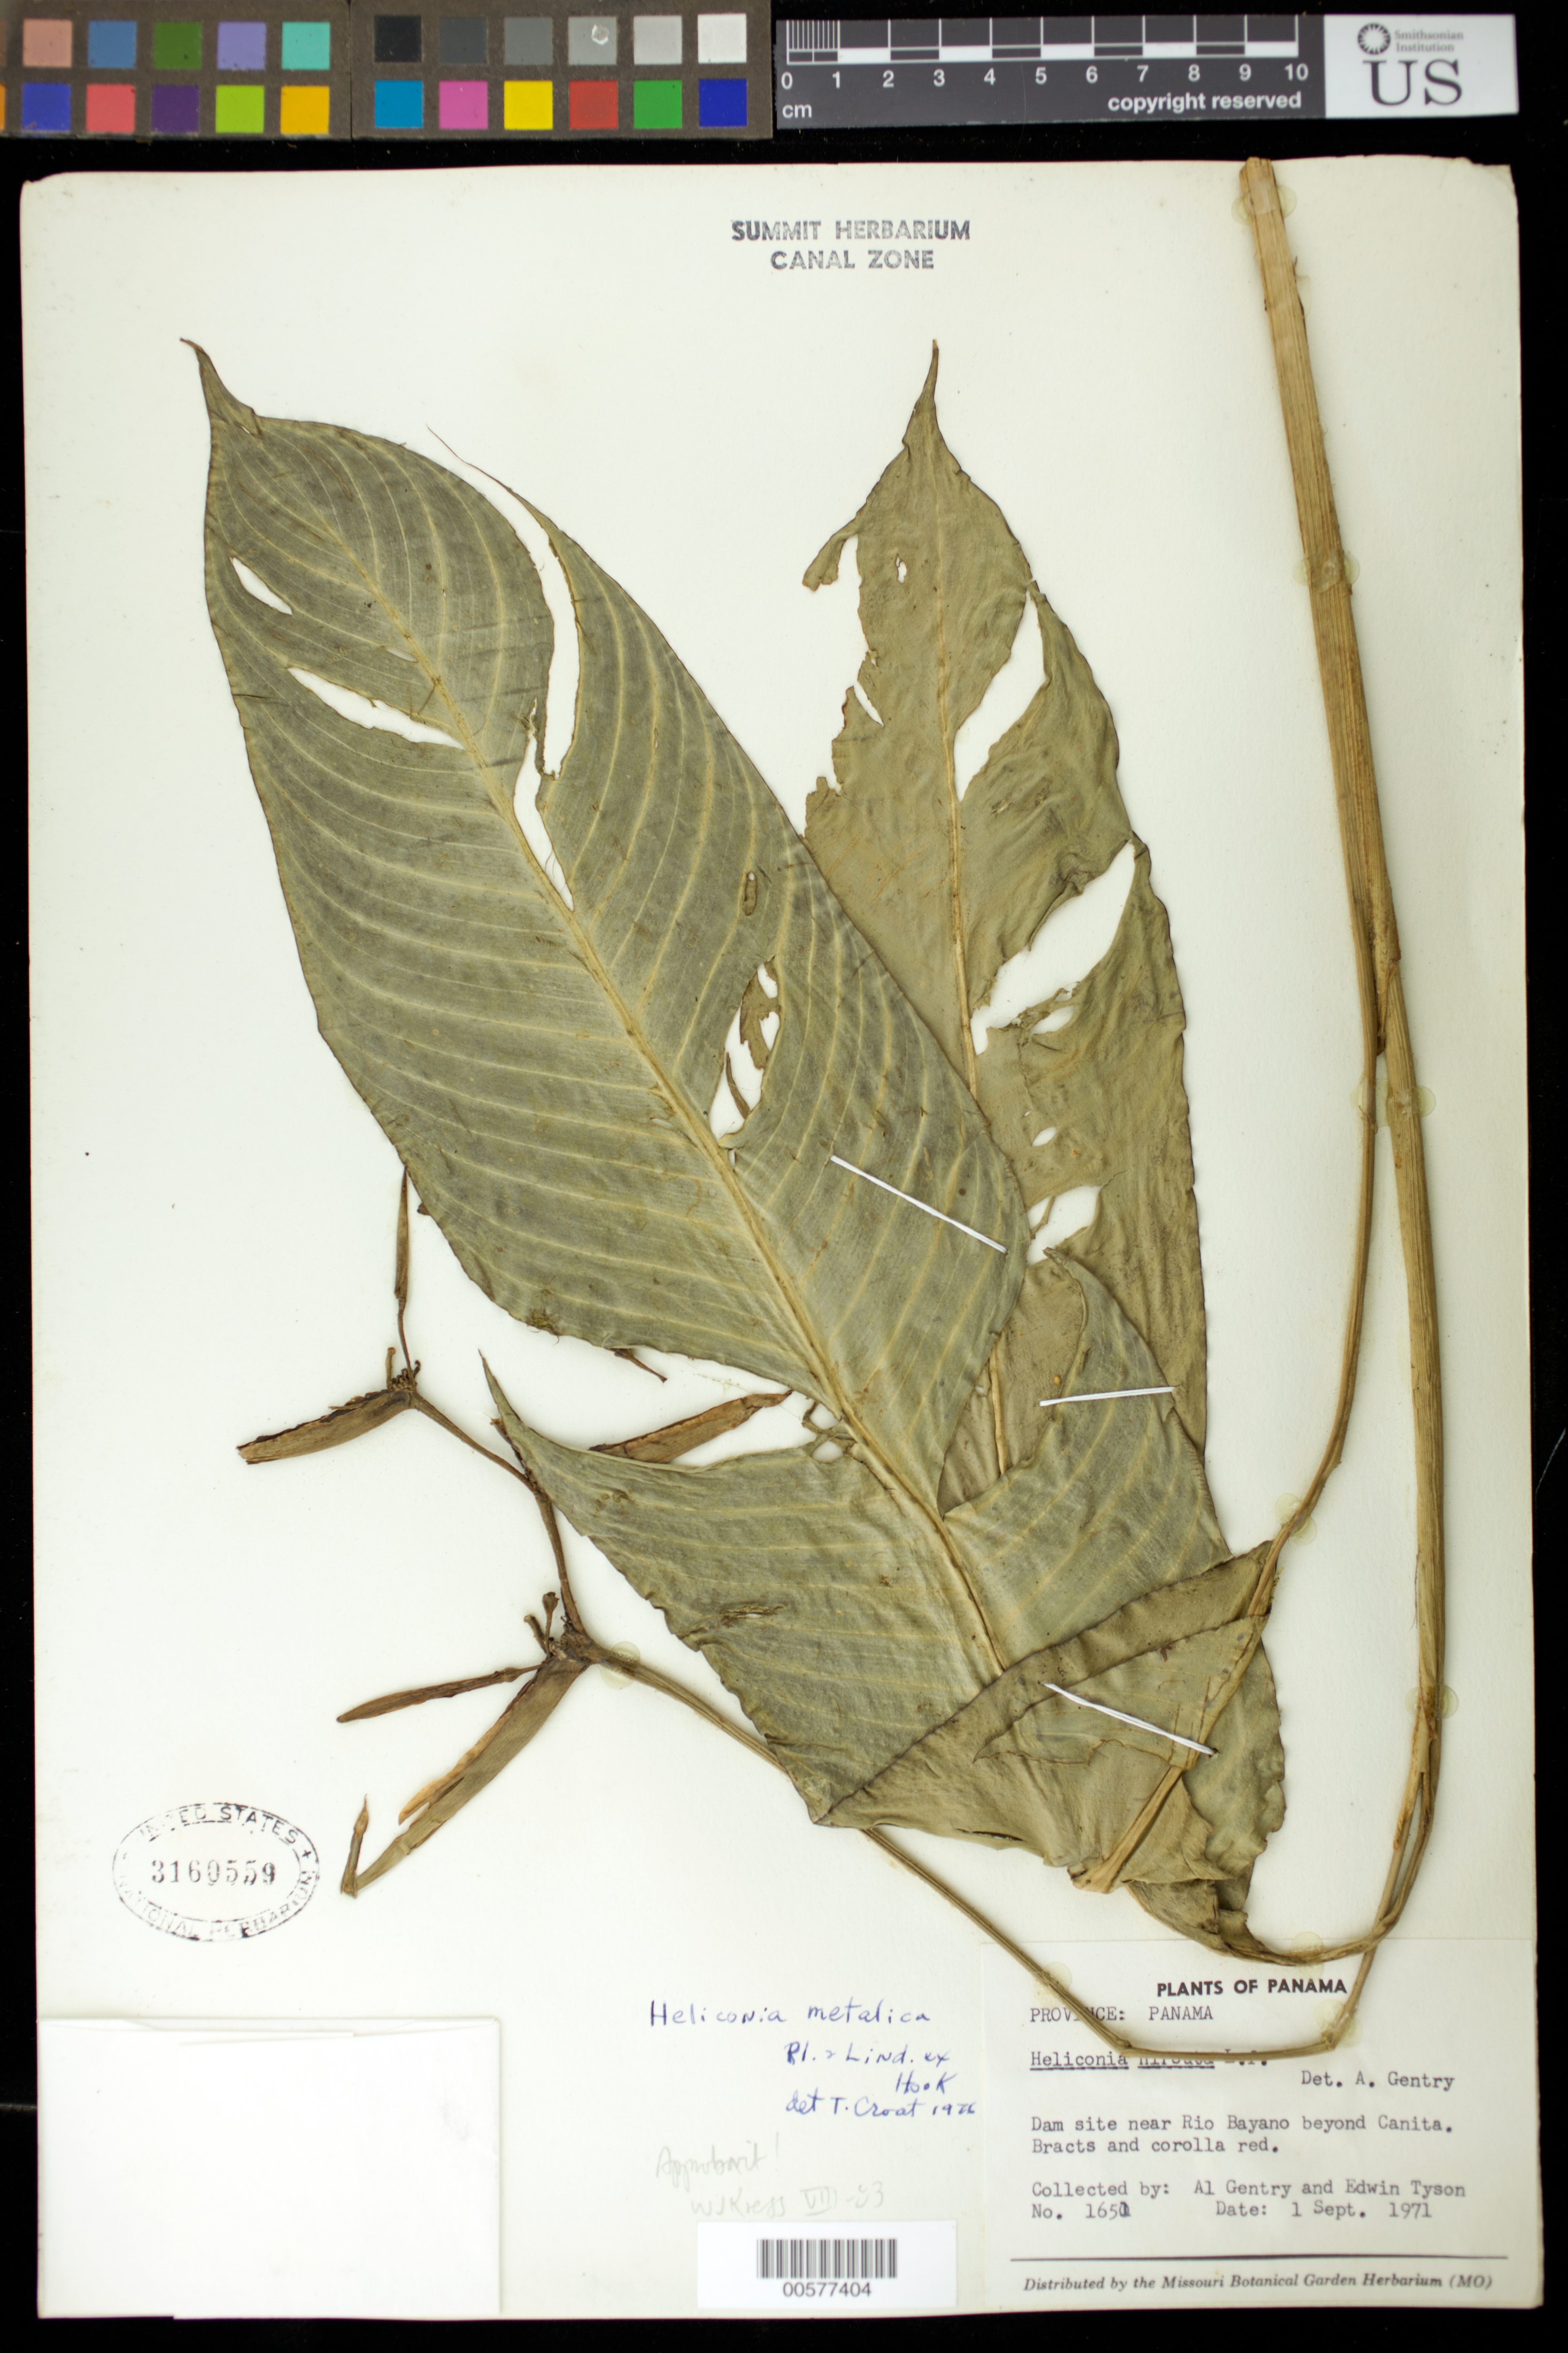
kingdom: Plantae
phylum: Tracheophyta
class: Liliopsida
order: Zingiberales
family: Heliconiaceae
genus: Heliconia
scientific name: Heliconia metallica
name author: Planch. & Linden ex Hook.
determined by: Croat, Thomas B., Missouri Botanical Garden (MO)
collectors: A. H. Gentry & E. L. Tyson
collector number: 1651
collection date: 1971-09-01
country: Panama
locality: Dam site near Rio Bayano beyond Canita.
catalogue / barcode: US 3160559